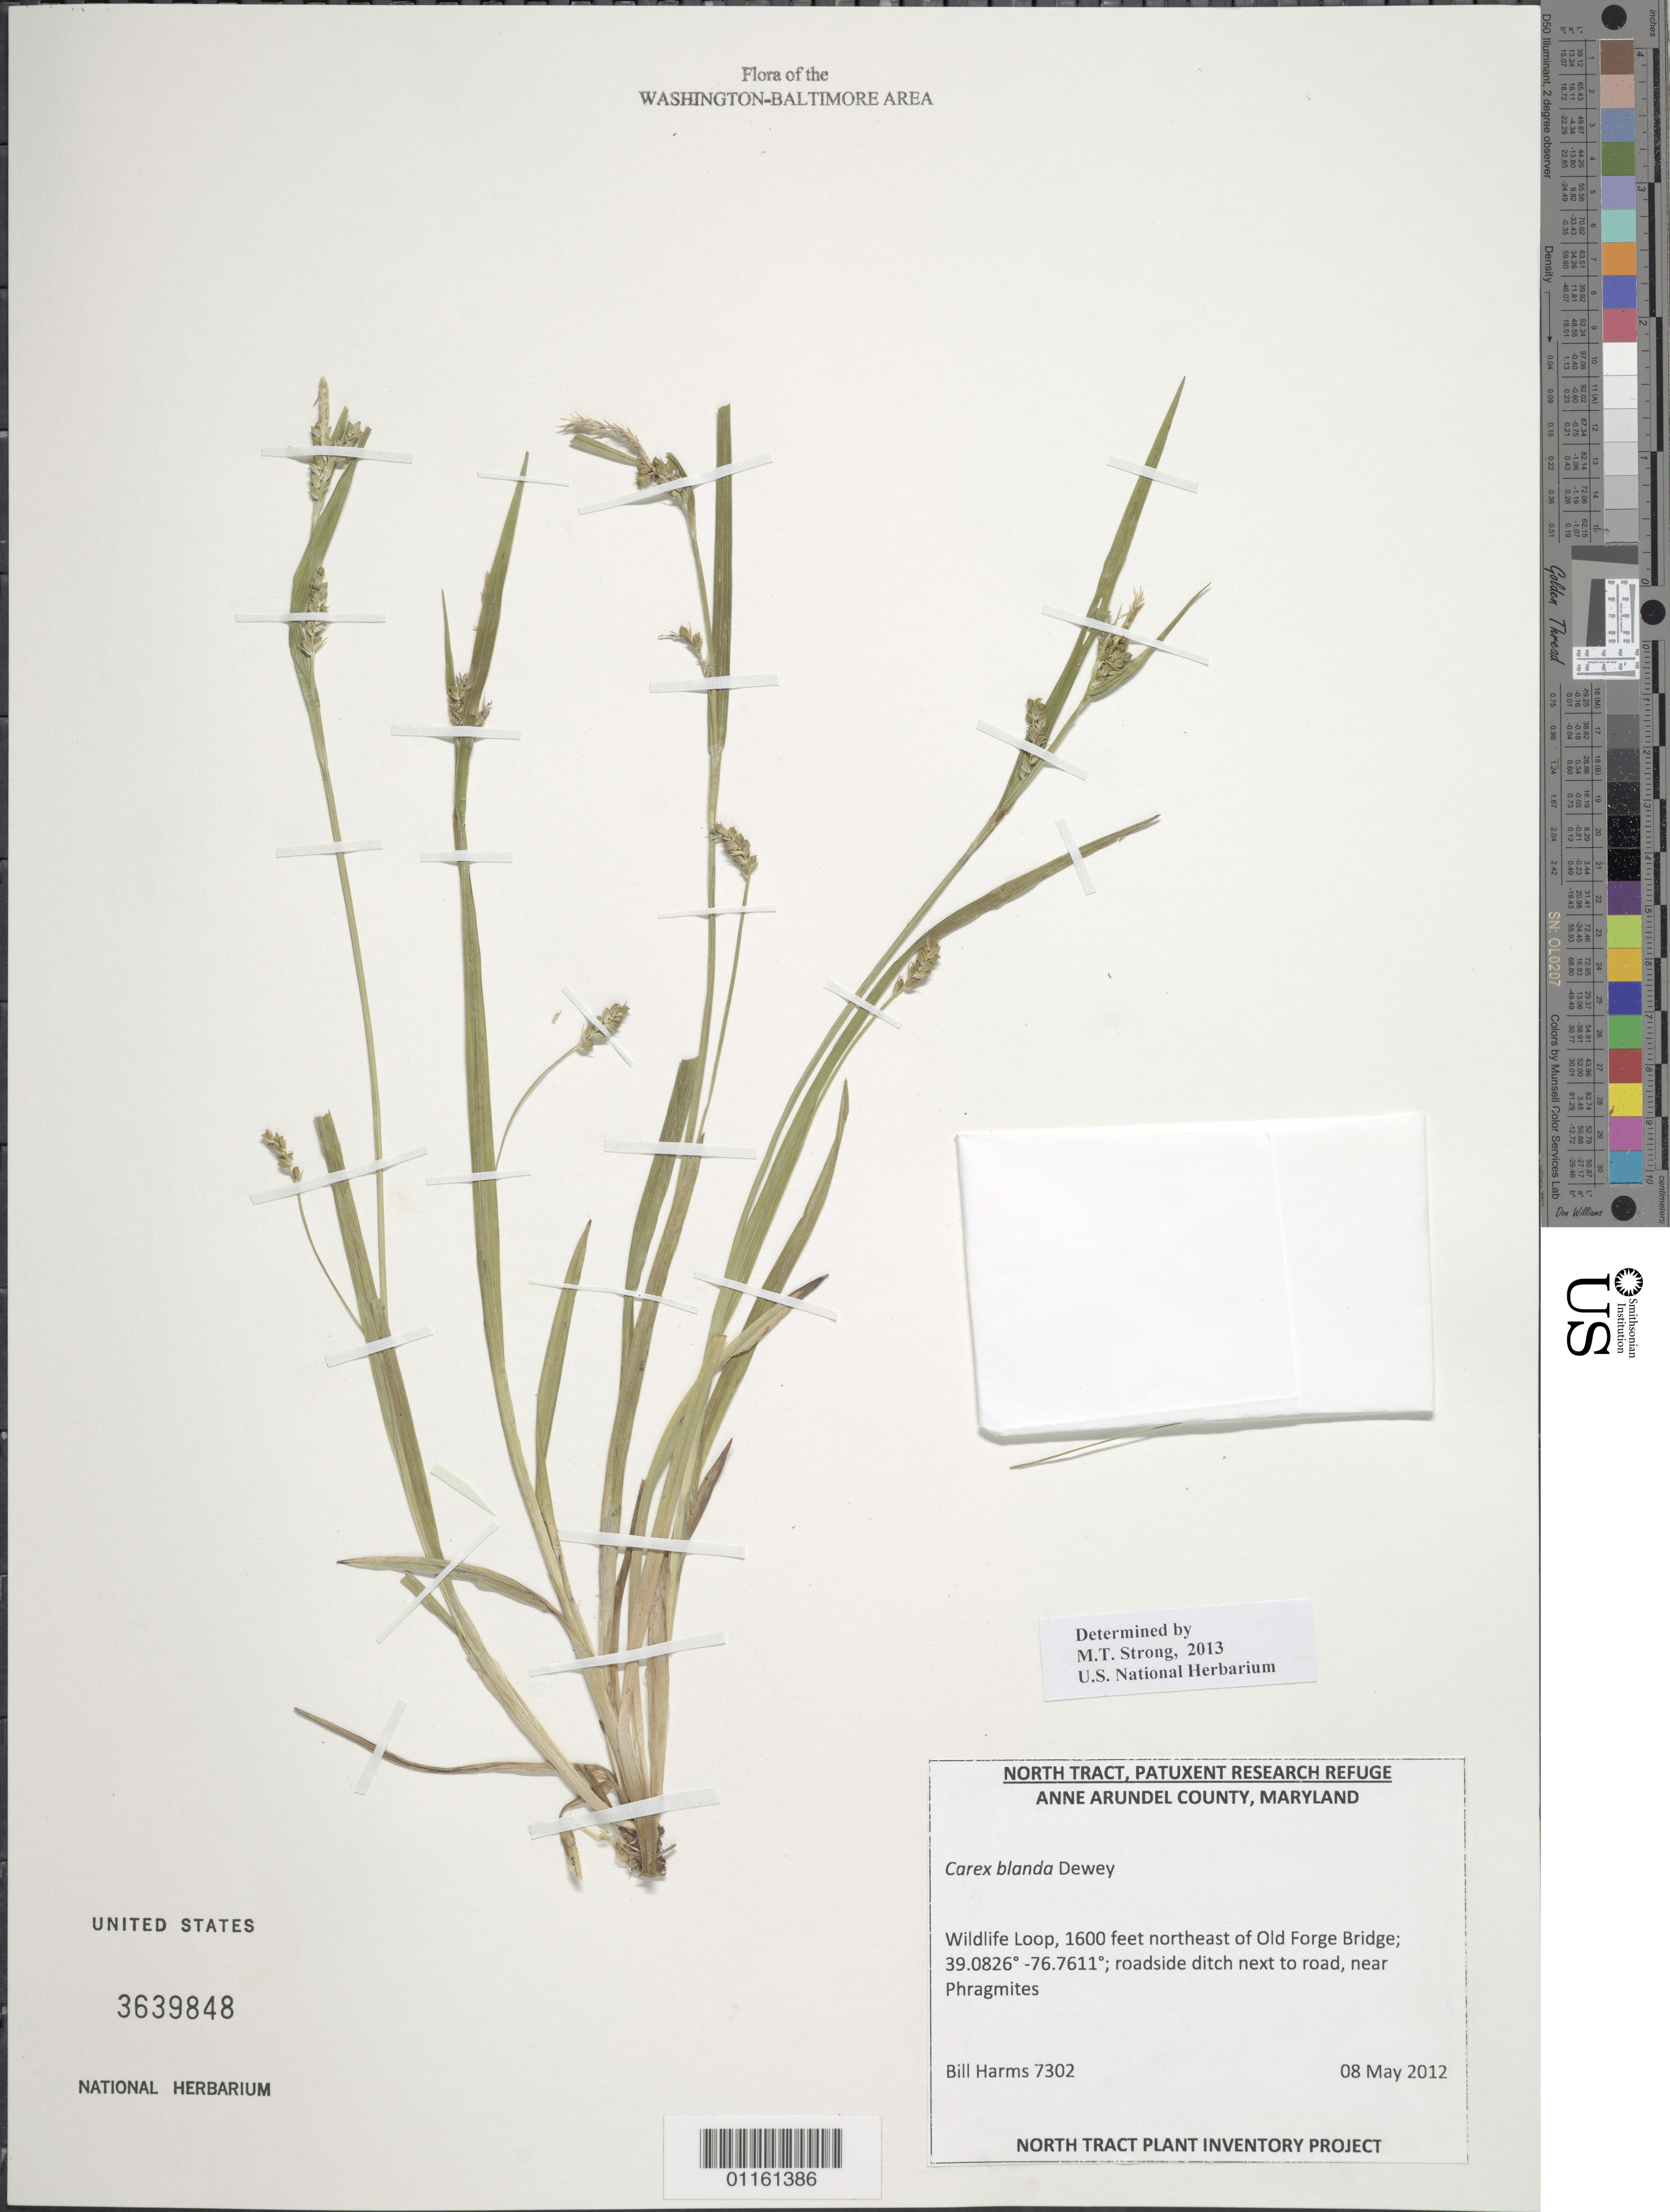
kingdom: Plantae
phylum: Tracheophyta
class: Liliopsida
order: Poales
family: Cyperaceae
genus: Carex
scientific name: Carex blanda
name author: Dewey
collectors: B. Harms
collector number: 7302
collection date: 2012-05-08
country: United States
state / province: Maryland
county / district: Anne Arundel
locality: Wildlife Loop, 1600 feet northeast of Old Forge Bridge. Roadside ditch next to road, near Phragmites.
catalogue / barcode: US 3639848